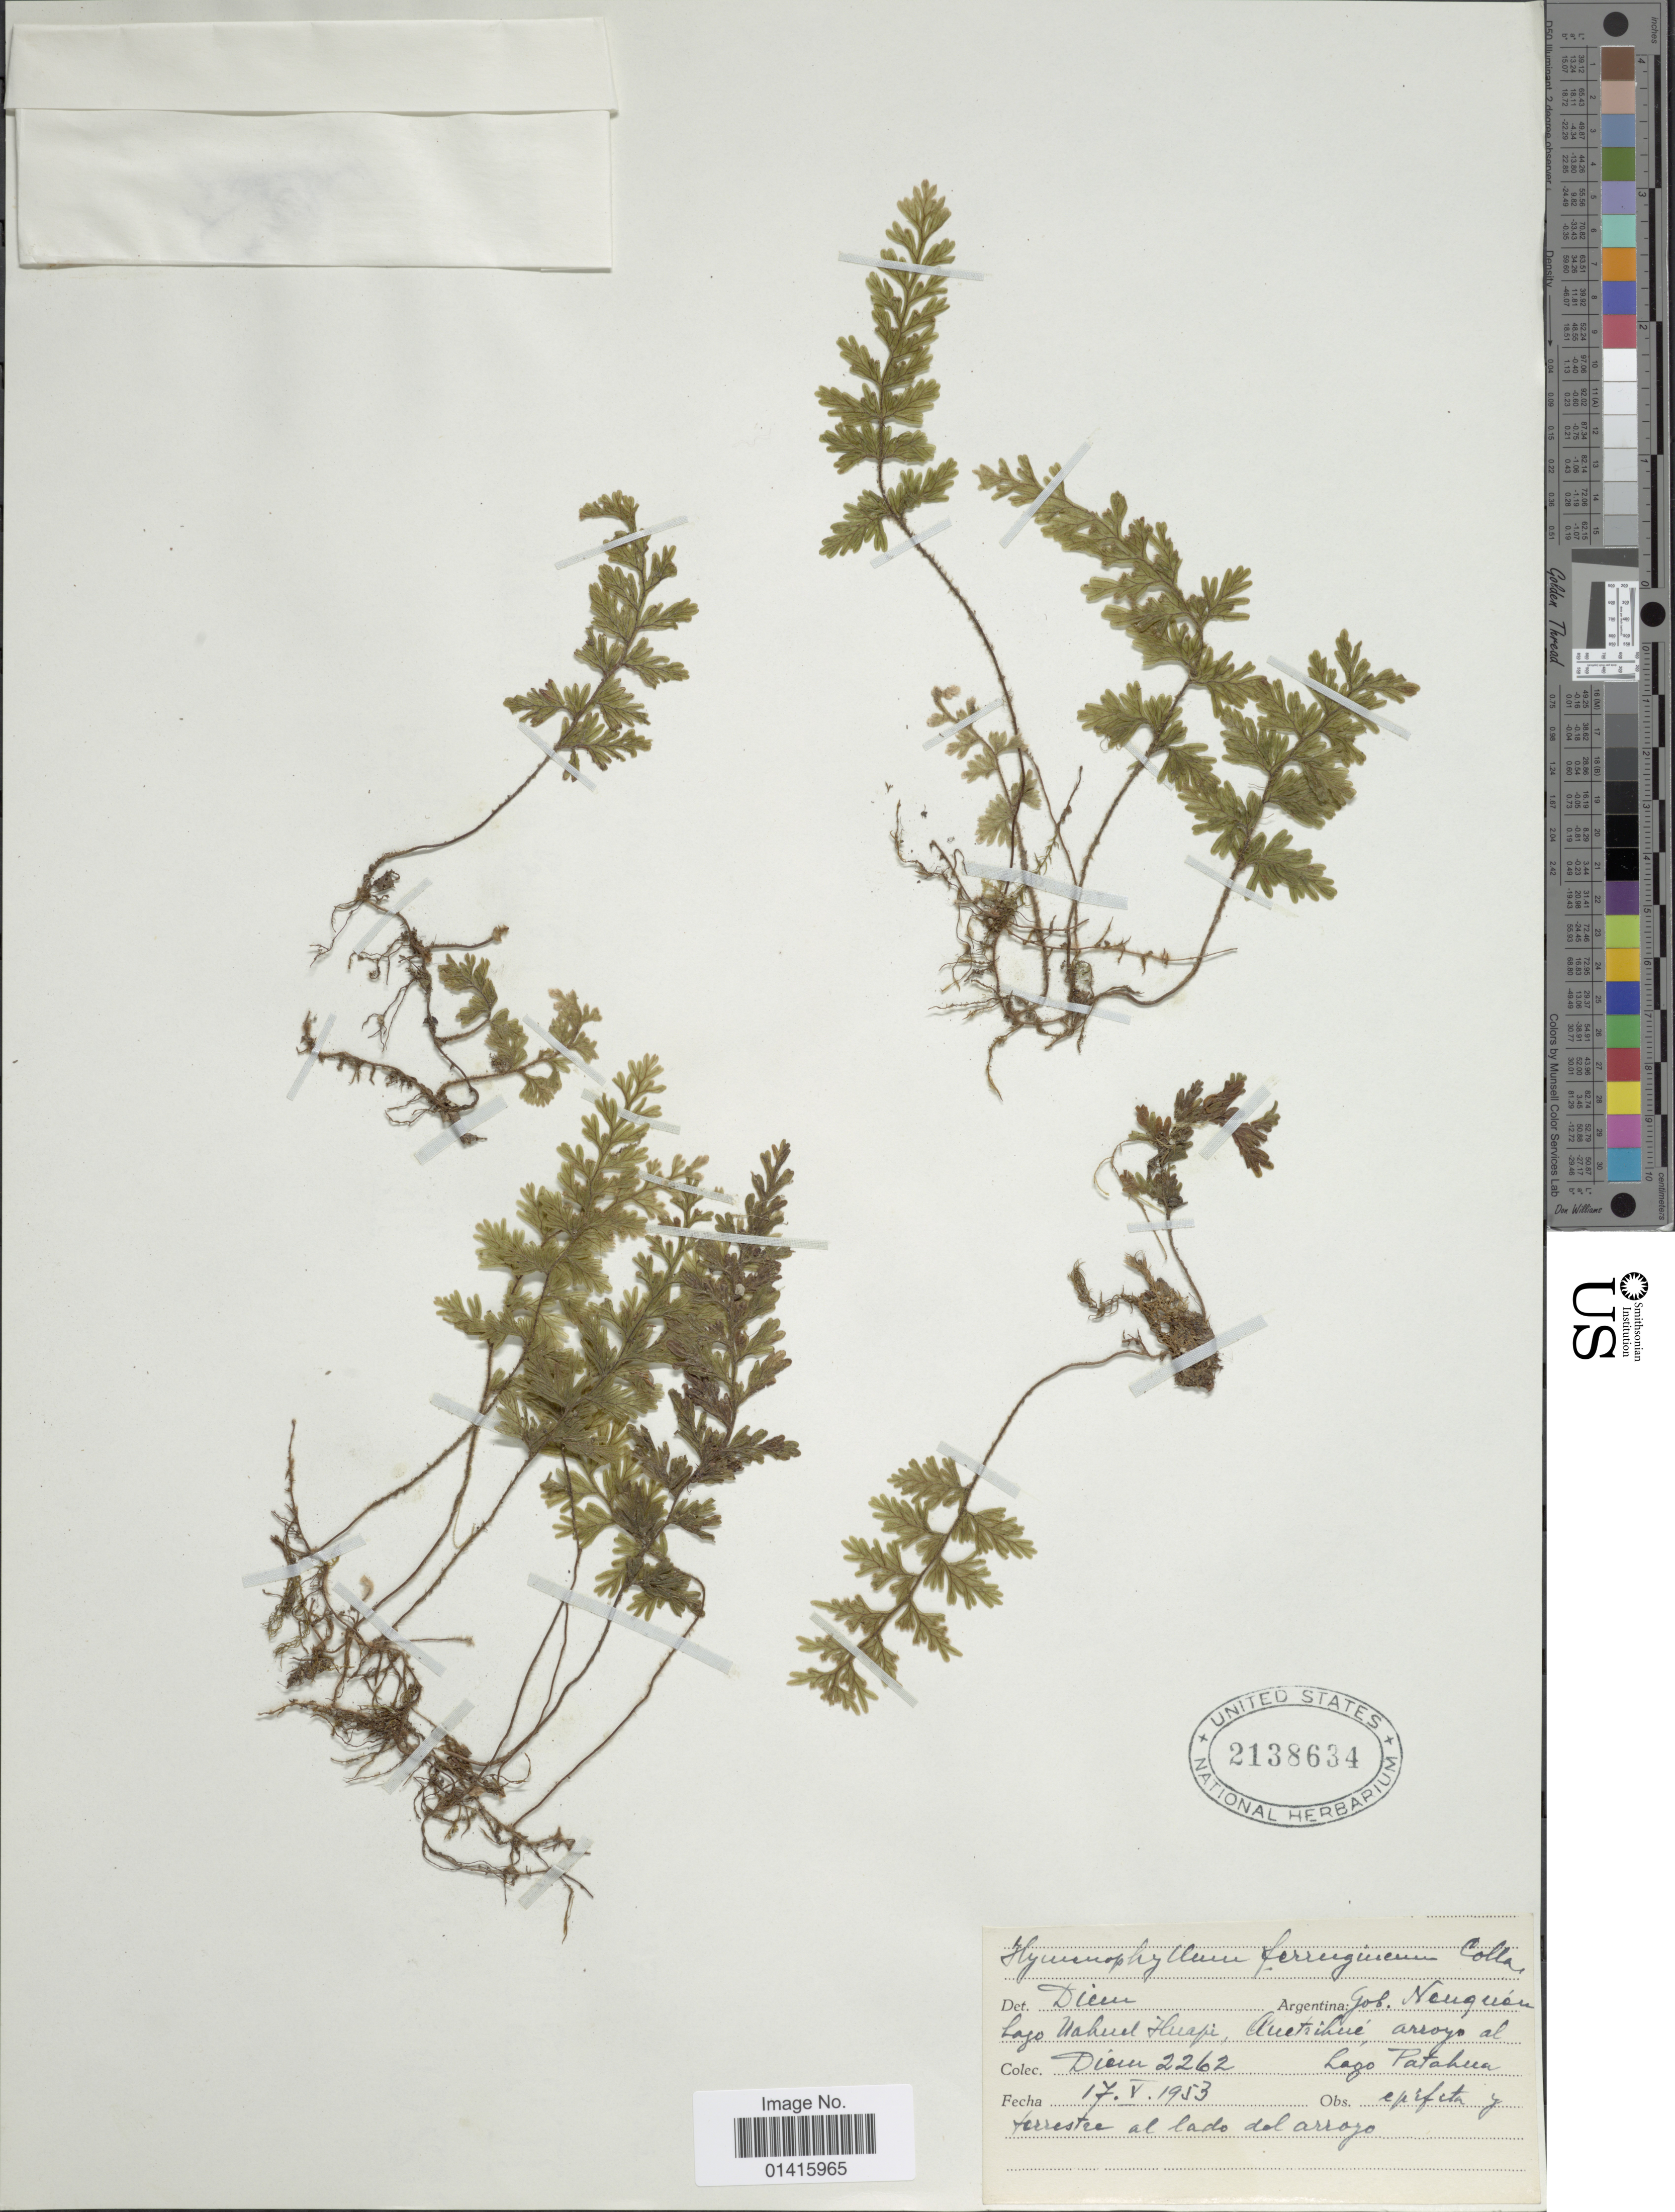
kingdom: Plantae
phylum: Tracheophyta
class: Polypodiopsida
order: Hymenophyllales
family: Hymenophyllaceae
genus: Hymenophyllum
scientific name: Hymenophyllum ferrugineum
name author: Colla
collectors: T. Pederson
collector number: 2262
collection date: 1953-05-17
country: Argentina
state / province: Neuquen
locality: Argentina Gob. Neuquén, Lago Nahud Huapi, Quetrihué, arroyo al Lago Patahua.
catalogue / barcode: US 2138634